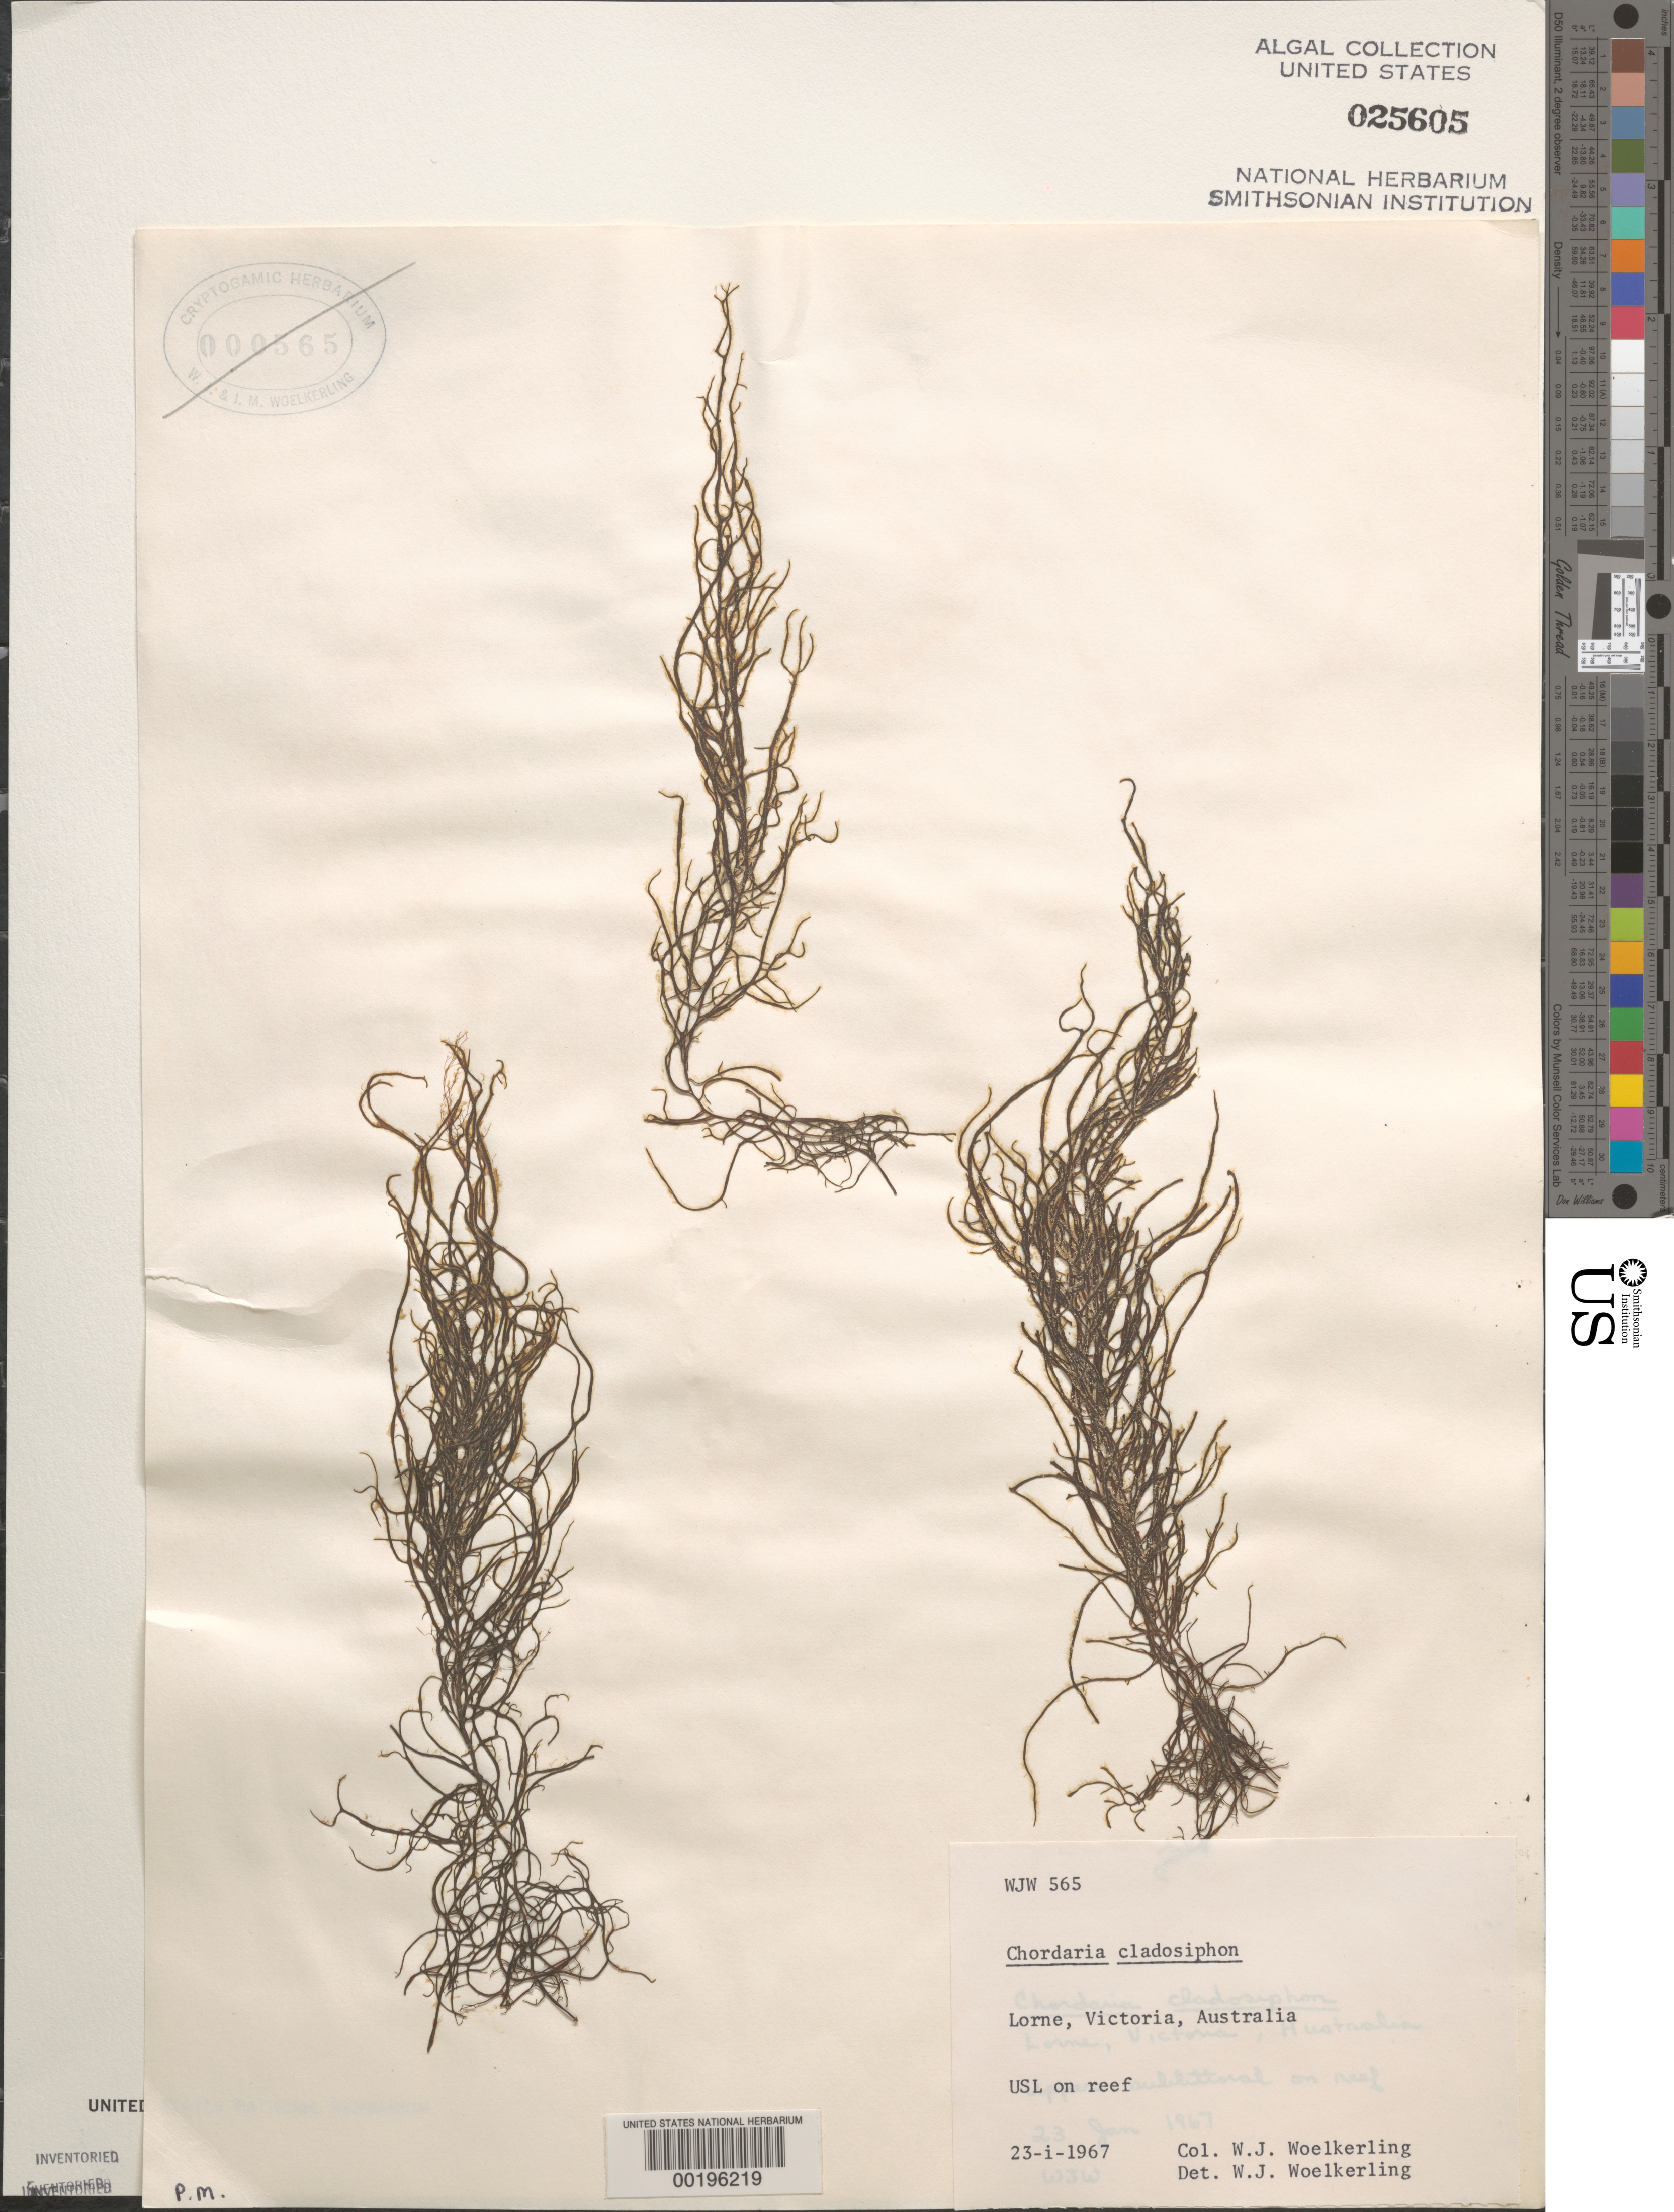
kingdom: Chromista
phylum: Ochrophyta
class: Phaeophyceae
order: Ectocarpales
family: Chordariaceae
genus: Chordaria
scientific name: Chordaria cladosiphon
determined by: Woelkerling, W. J.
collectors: W. Woelkerling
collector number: WJW 565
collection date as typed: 23 Jan 1967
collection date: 1967-01-23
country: Australia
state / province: Victoria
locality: Lorne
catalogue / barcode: US 25605